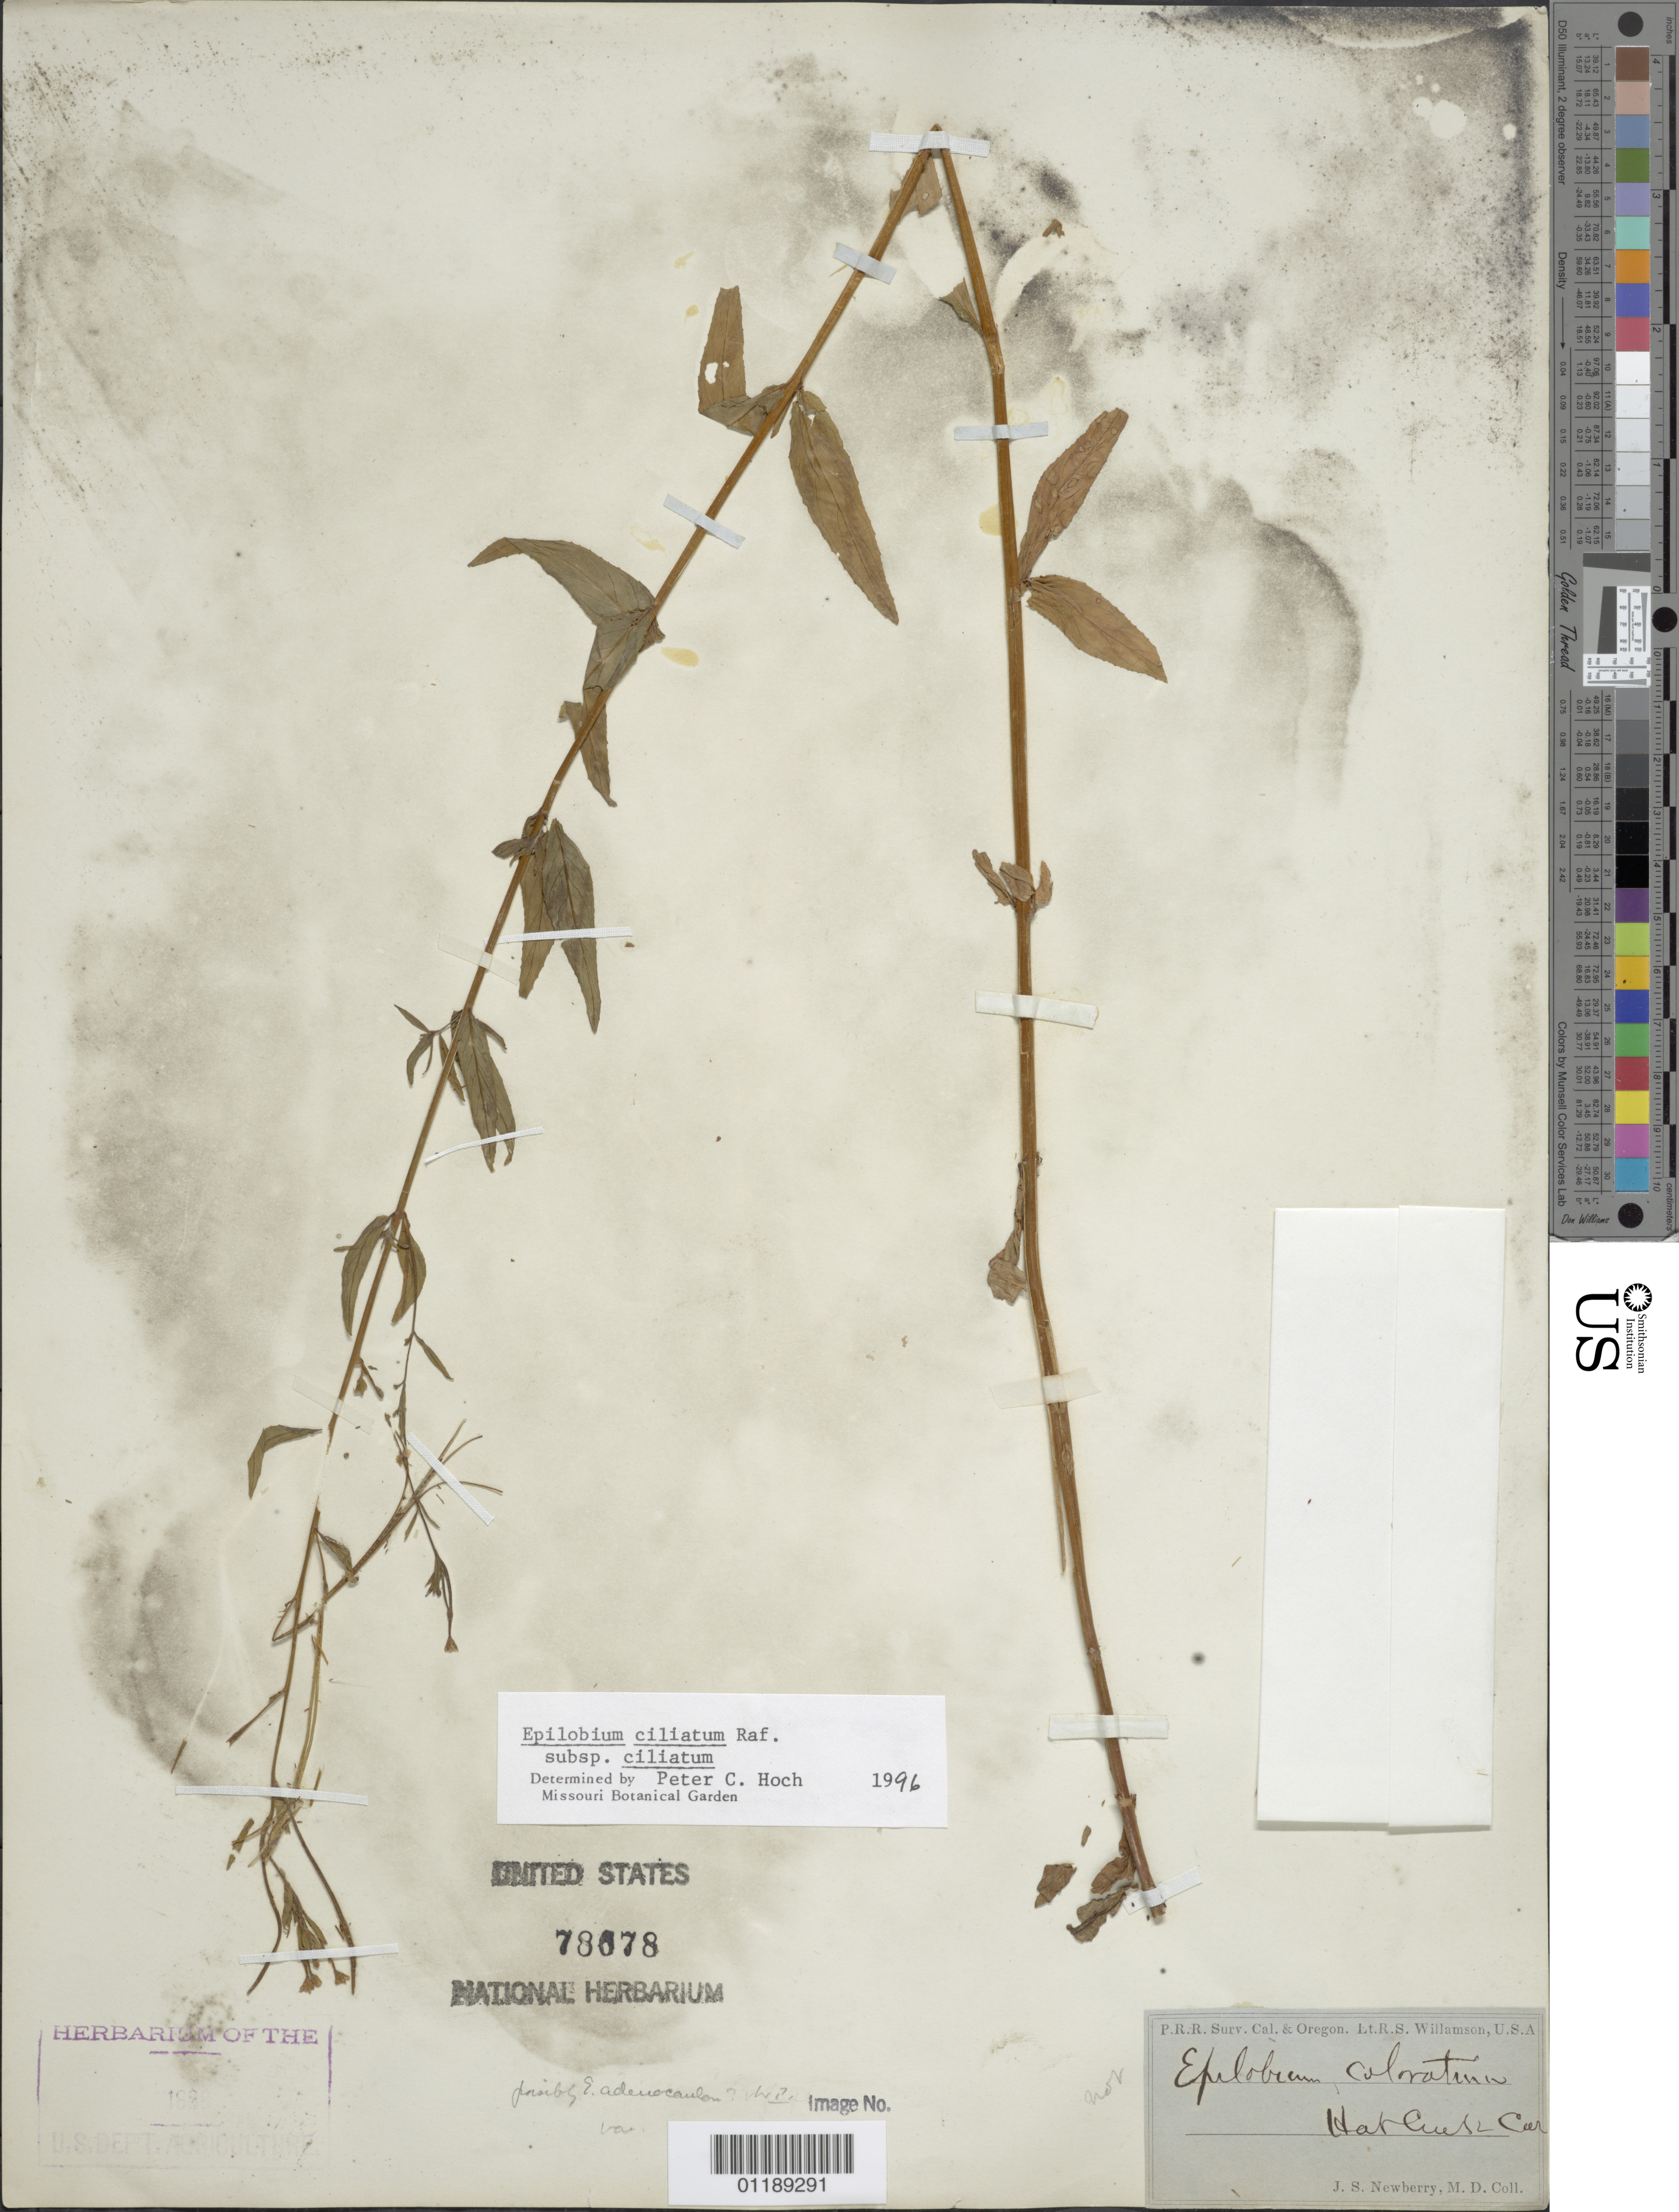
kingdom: Plantae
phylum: Tracheophyta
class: Magnoliopsida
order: Myrtales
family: Onagraceae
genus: Epilobium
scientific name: Epilobium ciliatum subsp. ciliatum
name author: Raf.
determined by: Hoch, P. C.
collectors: J. S. Newberry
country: United States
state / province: California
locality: Hat Creek.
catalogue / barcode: US 78078